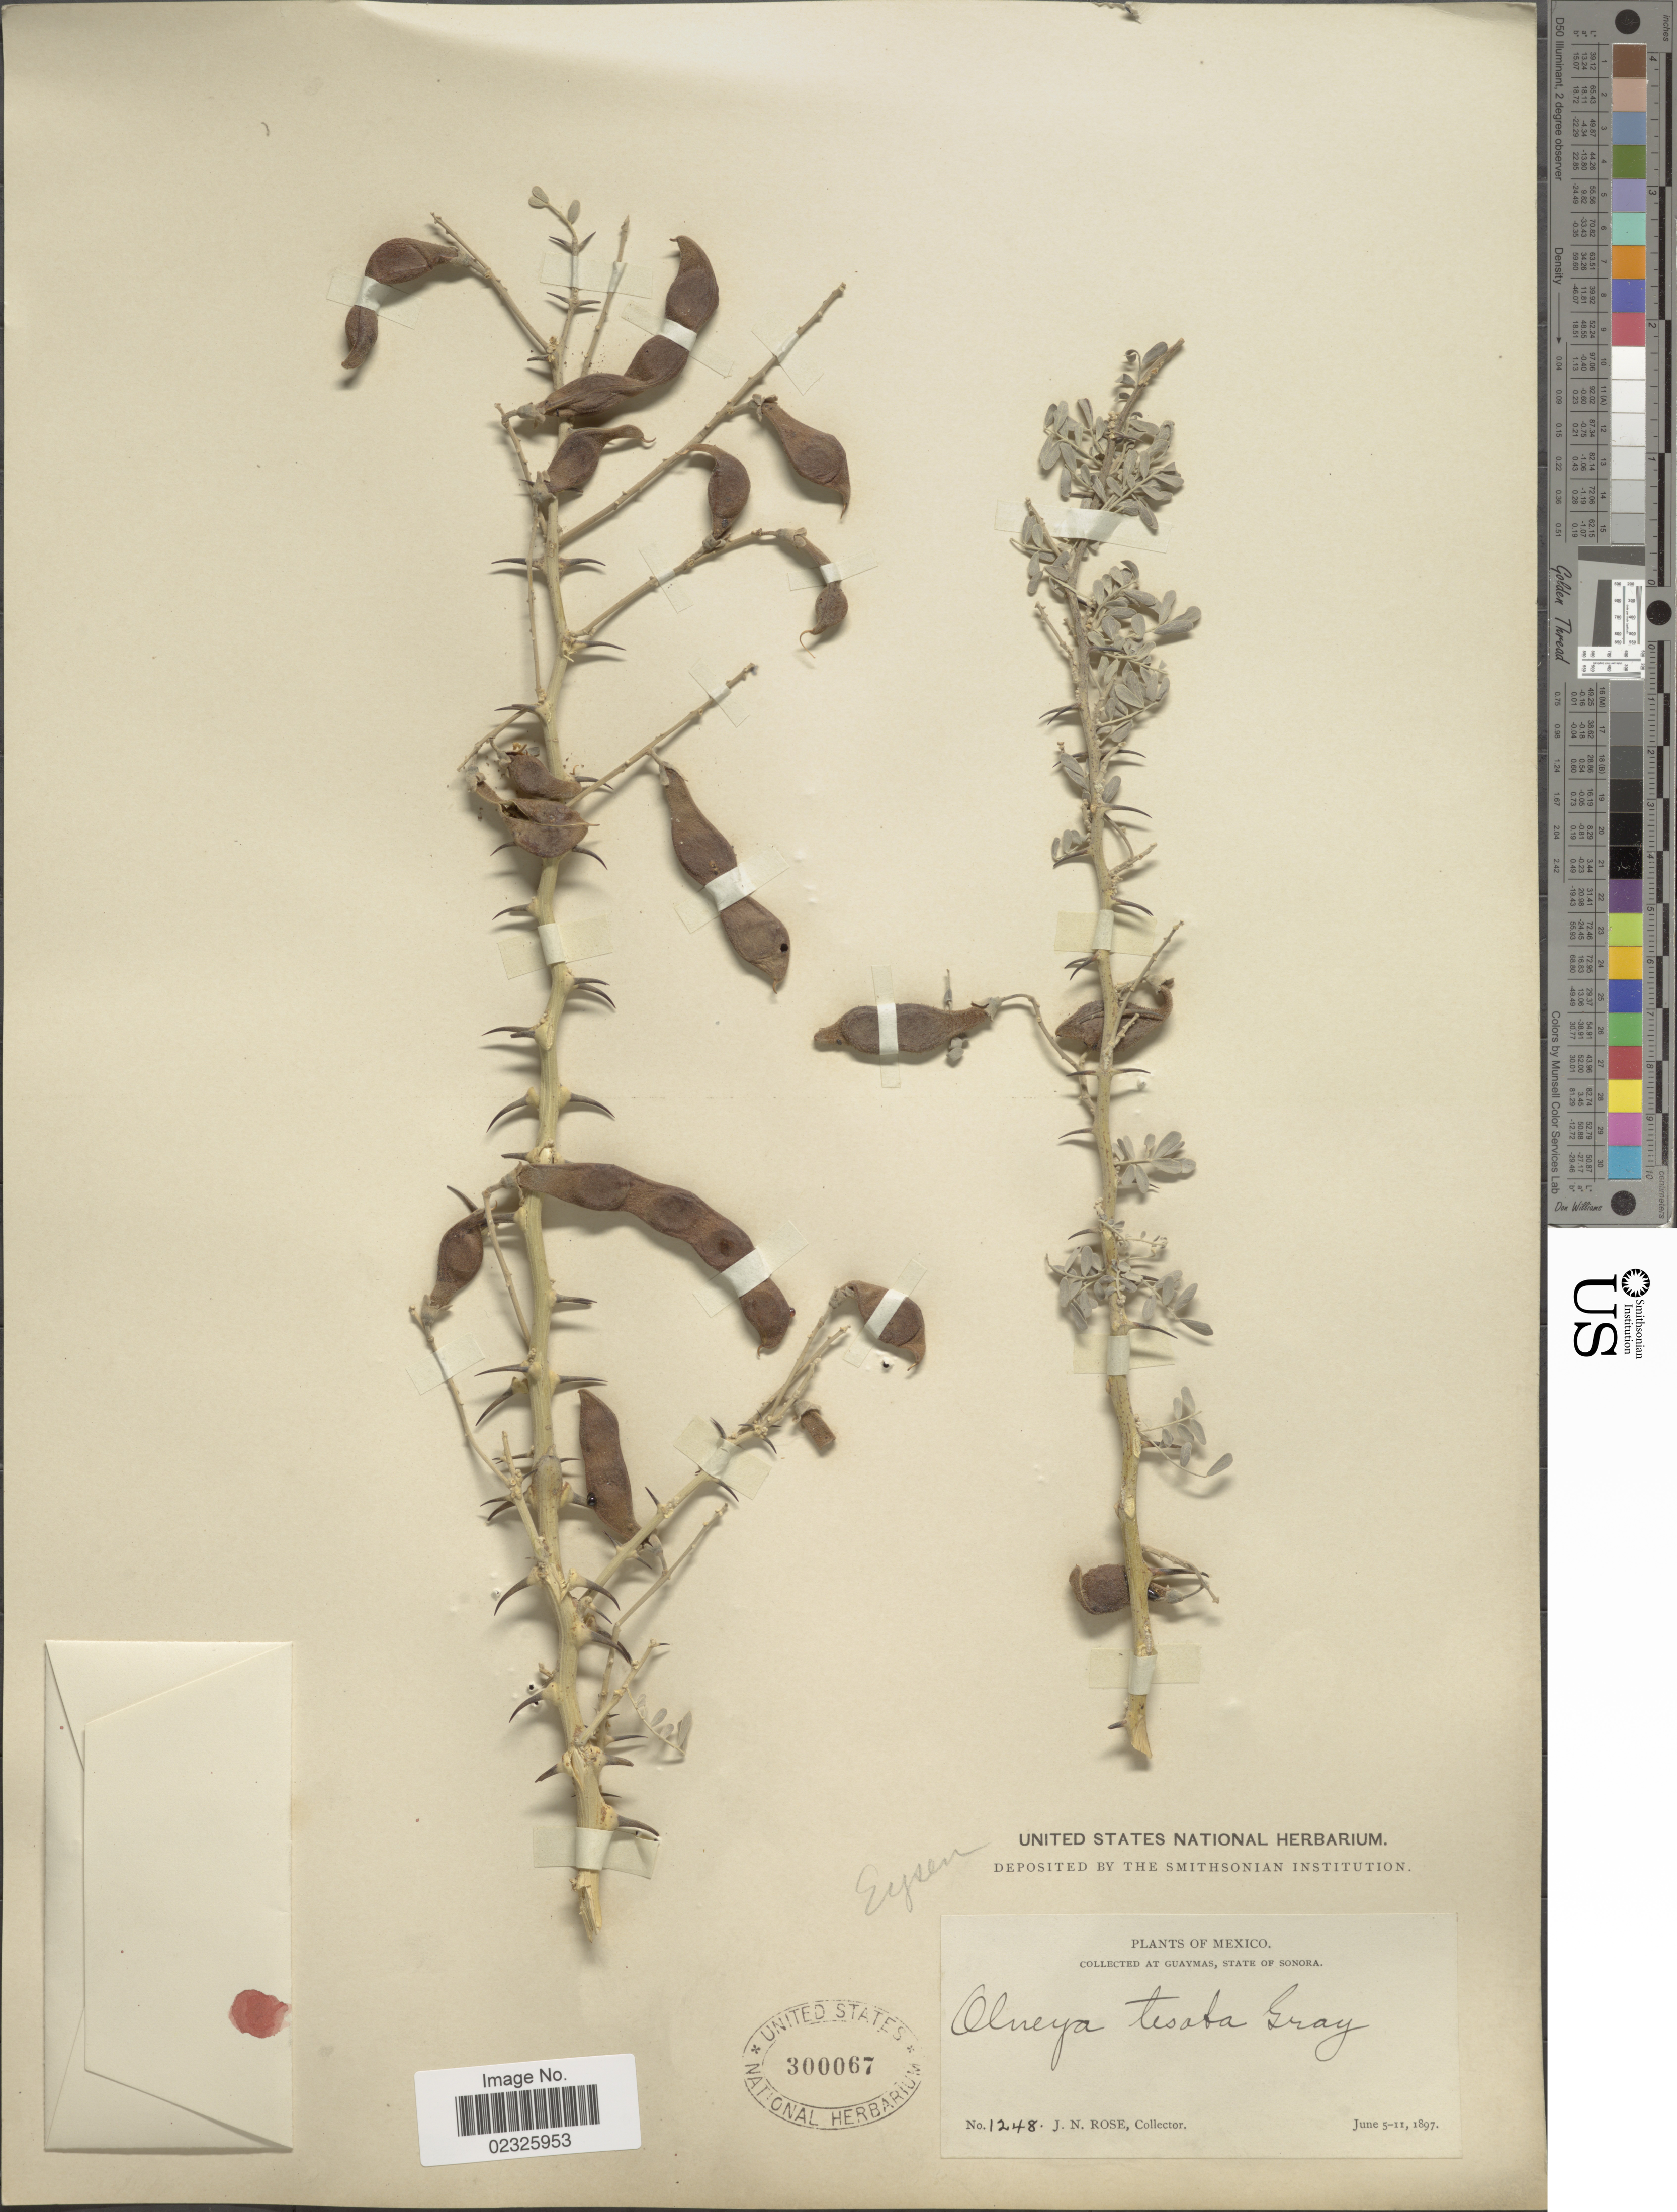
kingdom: Plantae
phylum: Tracheophyta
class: Magnoliopsida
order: Fabales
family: Fabaceae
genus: Olneya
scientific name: Olneya tesota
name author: A. Gray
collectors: J. N. Rose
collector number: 1248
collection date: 1897-06-05/1897-06-11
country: Mexico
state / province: Sonora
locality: Guaymas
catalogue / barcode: US 300067